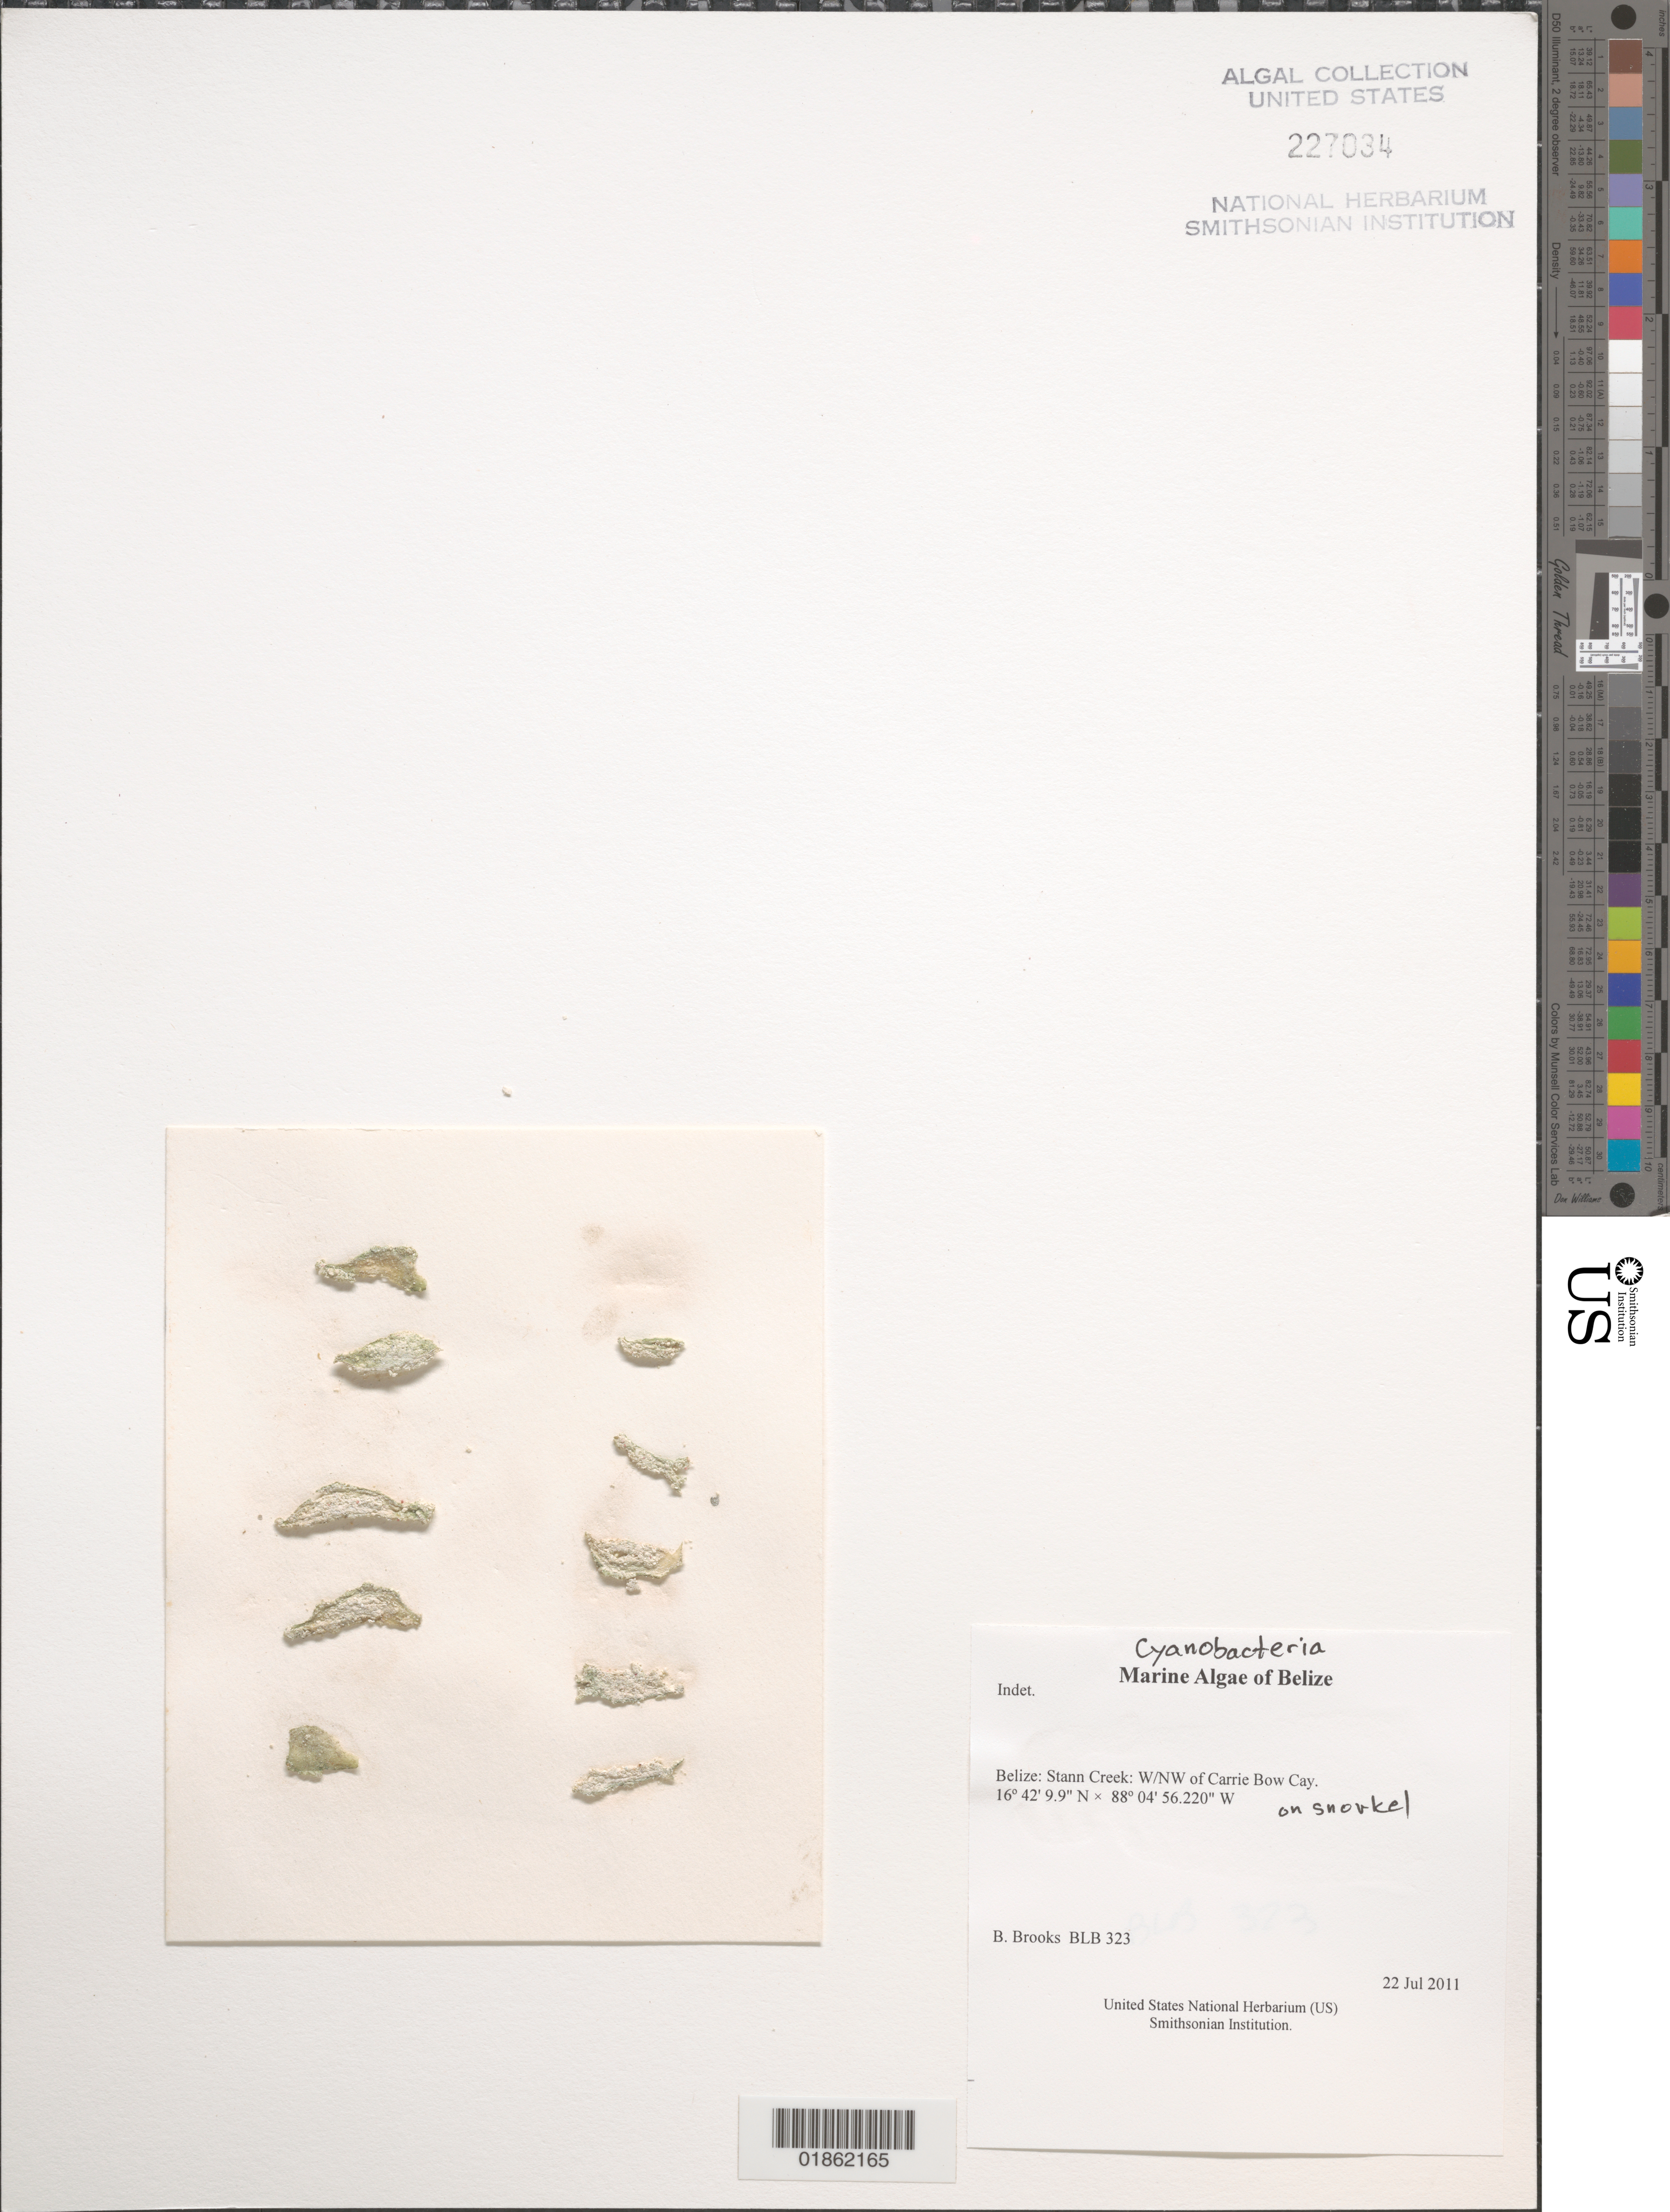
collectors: B. Brooks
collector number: BLB 323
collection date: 2011-07-22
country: Belize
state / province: Stann Creek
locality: W/NW of Carrie Bow Cay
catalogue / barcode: US 227034